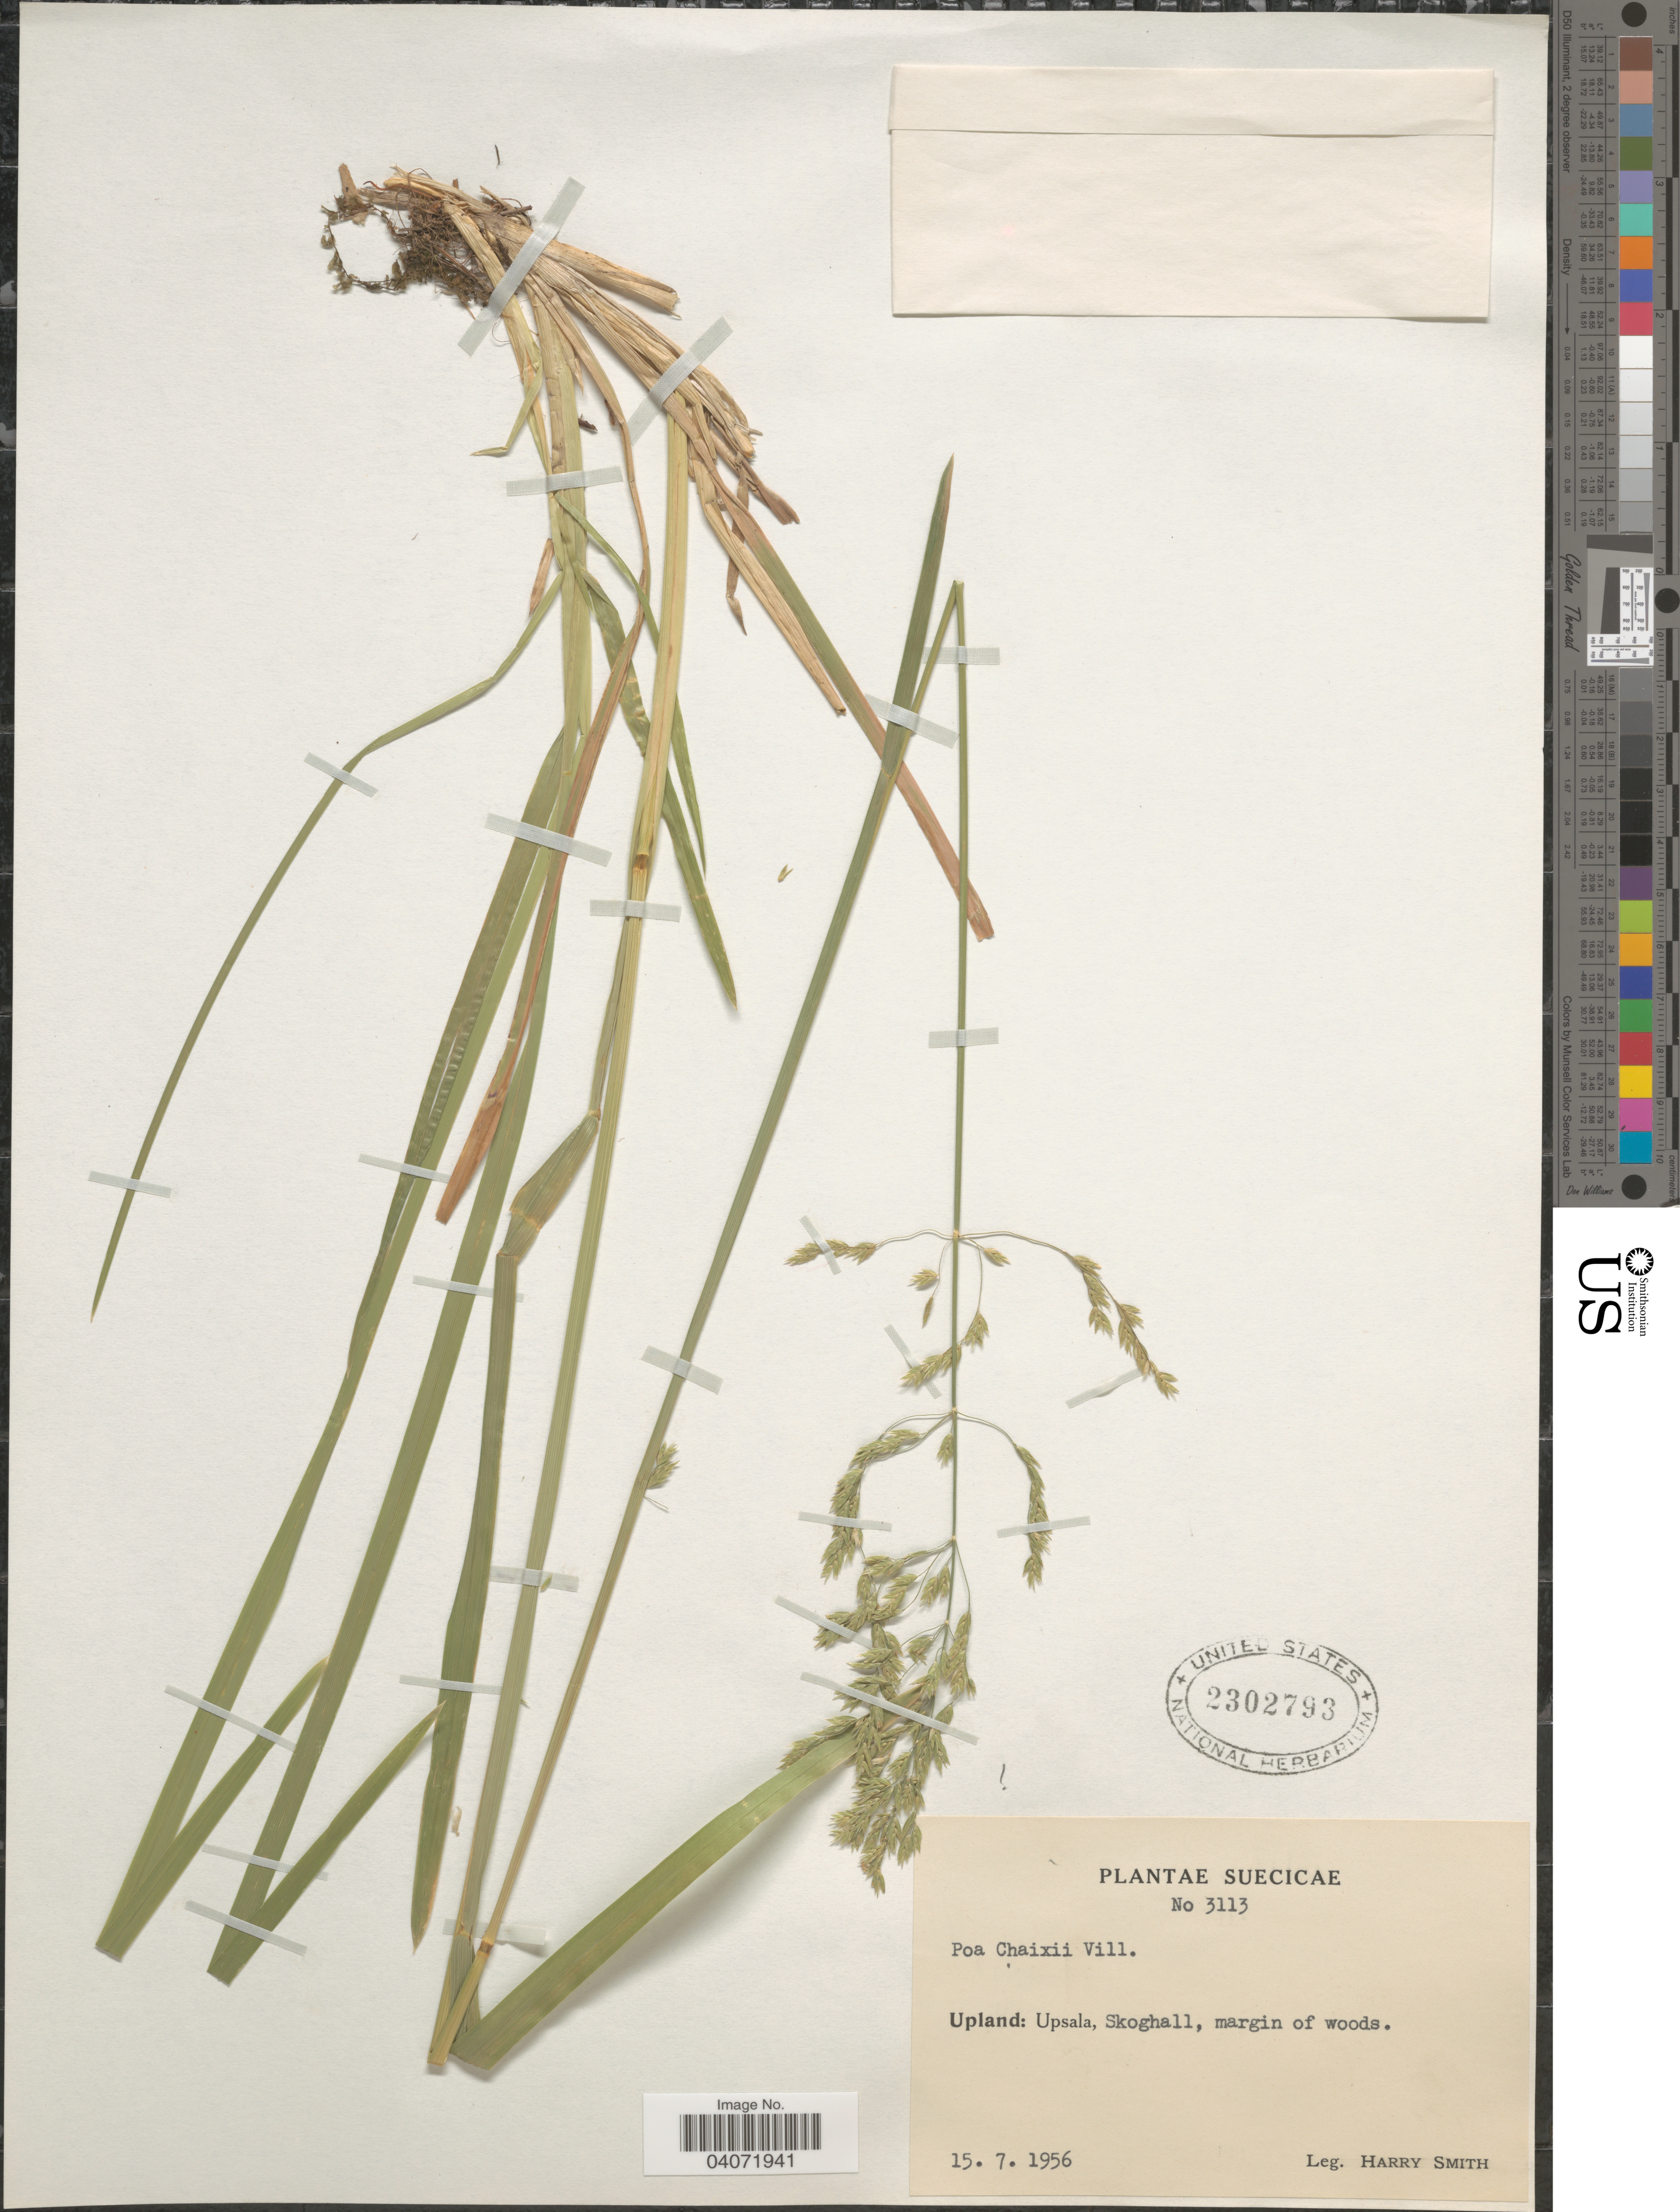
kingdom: Plantae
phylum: Tracheophyta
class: Liliopsida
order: Poales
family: Poaceae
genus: Poa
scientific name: Poa chaixii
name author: Vill.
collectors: H. Smith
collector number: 3113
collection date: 1956-07-15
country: Sweden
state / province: Uppsala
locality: Suecicae. Upland: Upsala, Skoghall, margin of woods.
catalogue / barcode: US 2302793